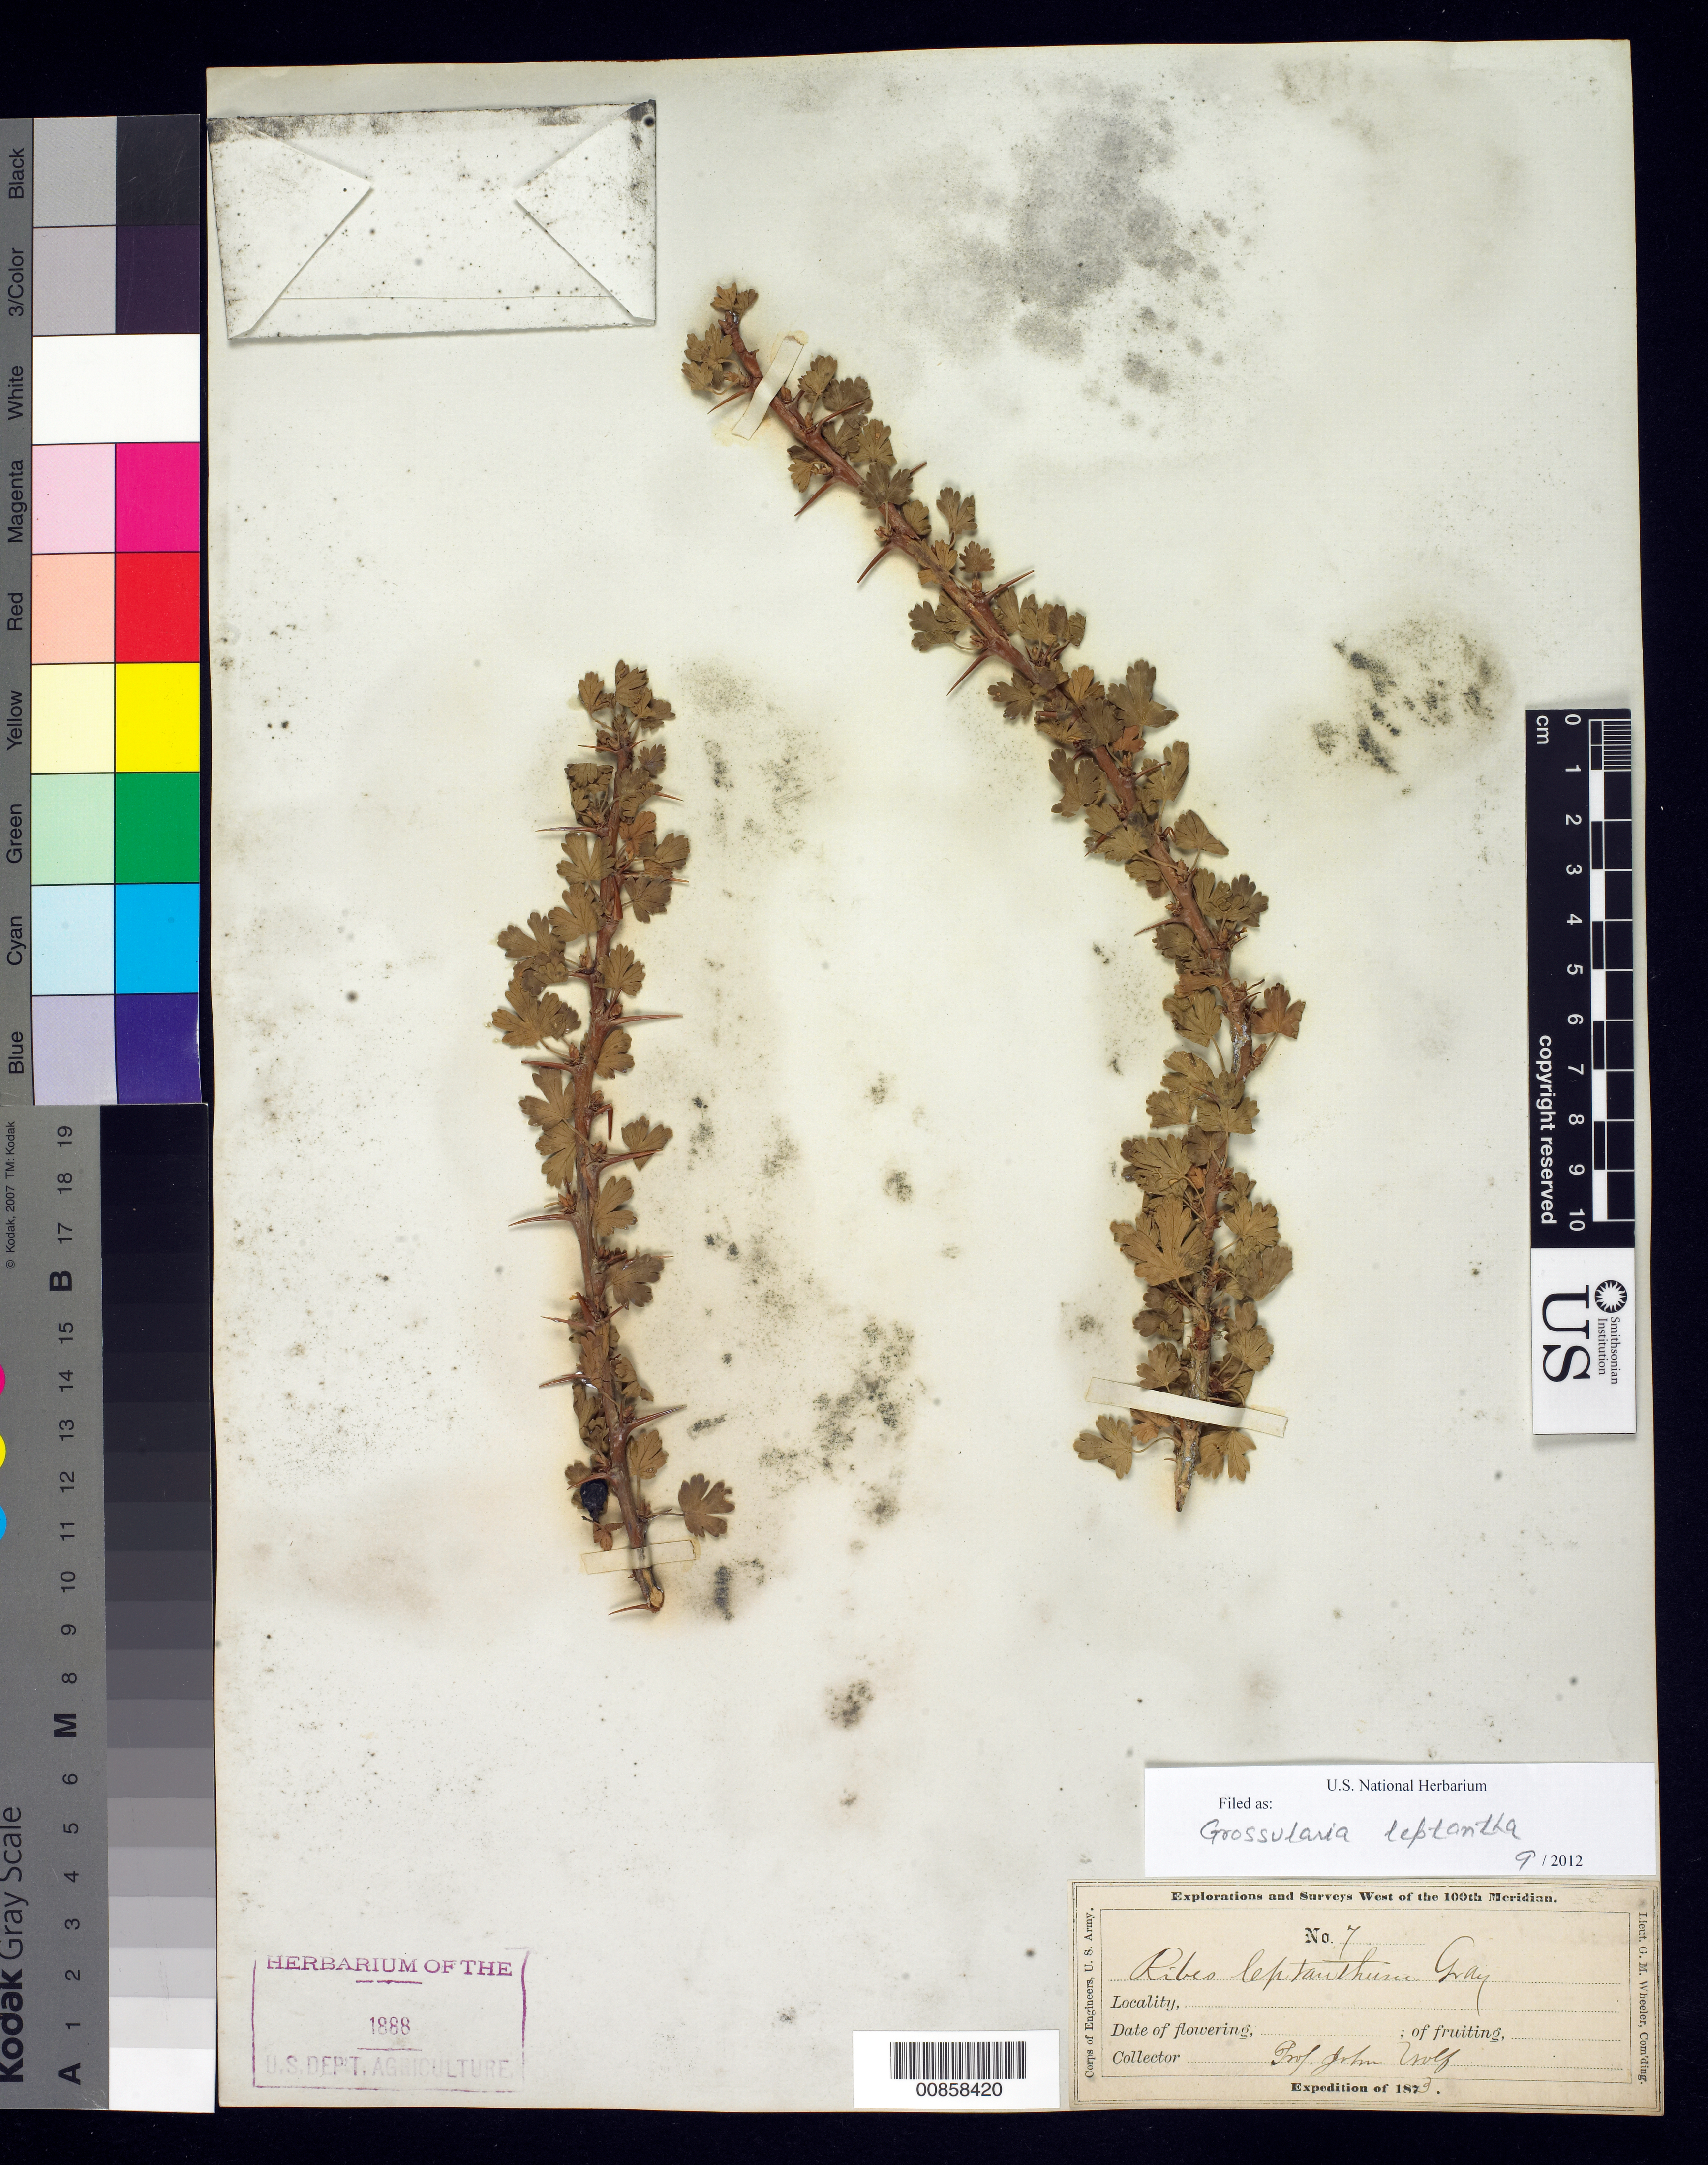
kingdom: Plantae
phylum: Tracheophyta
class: Magnoliopsida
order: Saxifragales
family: Grossulariaceae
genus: Ribes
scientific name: Ribes leptanthum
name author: A. Gray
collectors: J. Wolf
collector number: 7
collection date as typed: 1873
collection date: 1873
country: United States